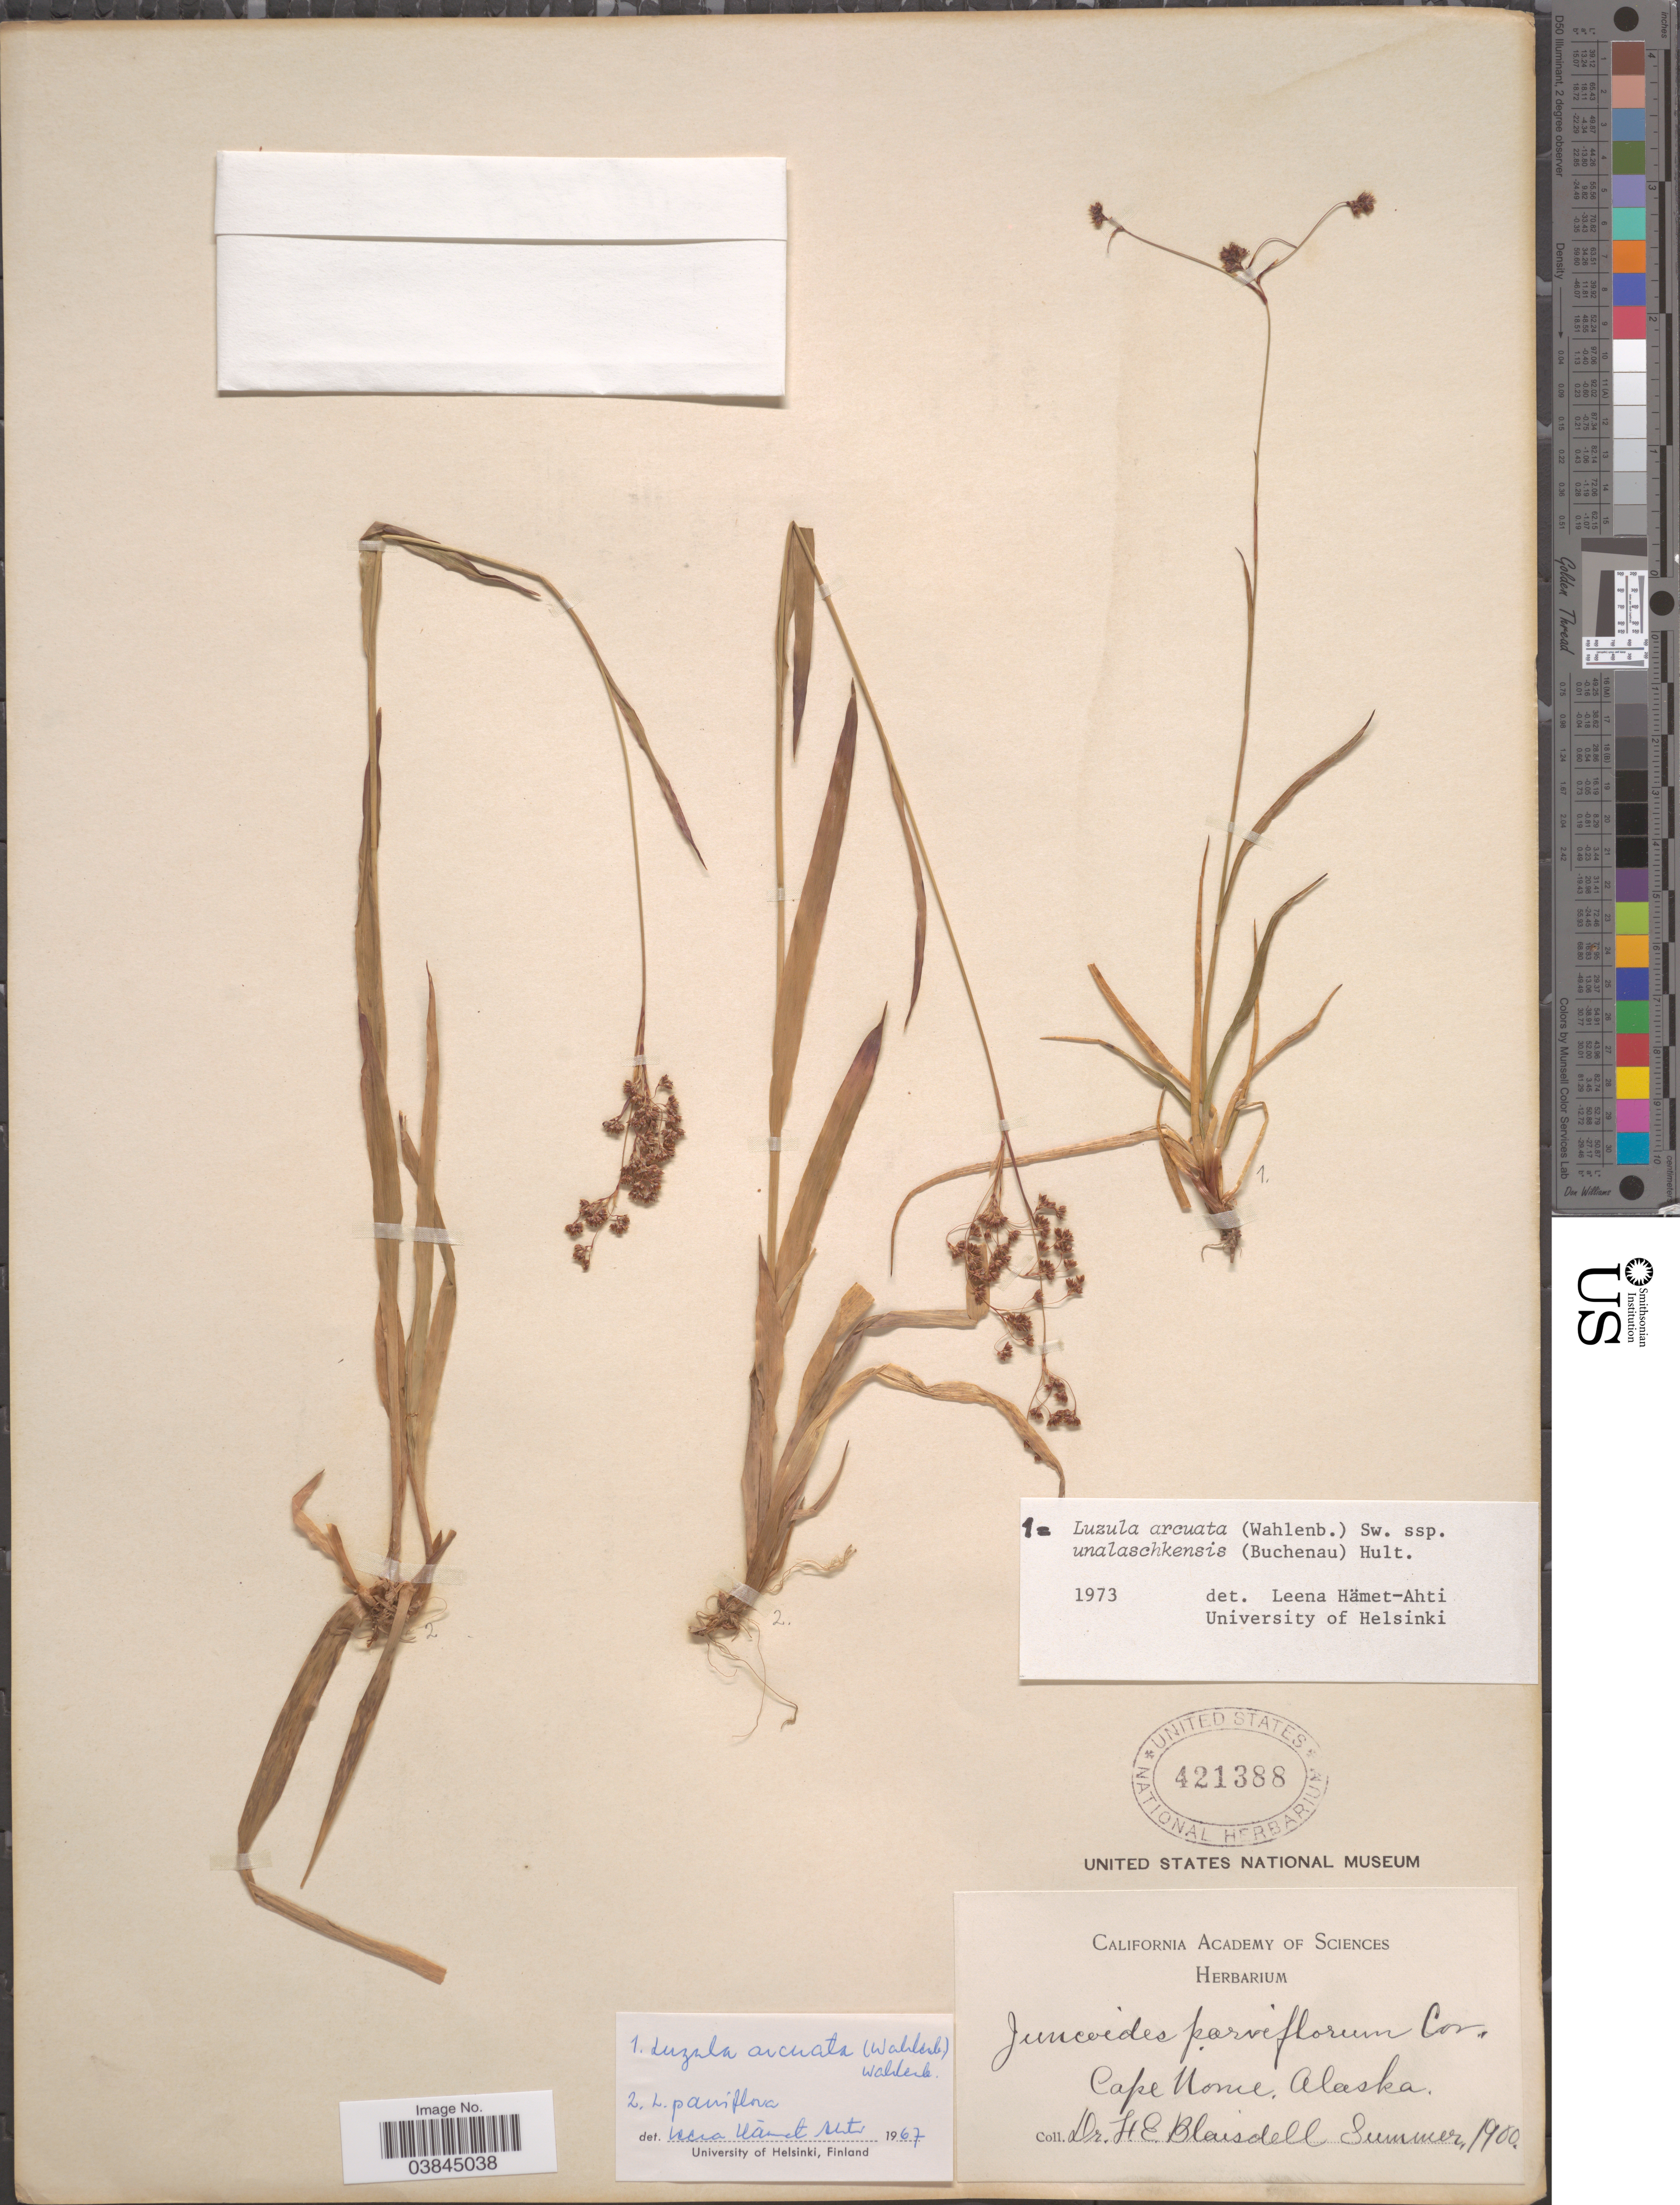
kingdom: Plantae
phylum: Tracheophyta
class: Liliopsida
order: Poales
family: Juncaceae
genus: Luzula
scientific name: Luzula arcuata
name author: (Wahlenb.) Sw.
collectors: H. Blaisdell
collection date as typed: Summer, 1900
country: United States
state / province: Alaska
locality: Cape Nome.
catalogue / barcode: US 421388